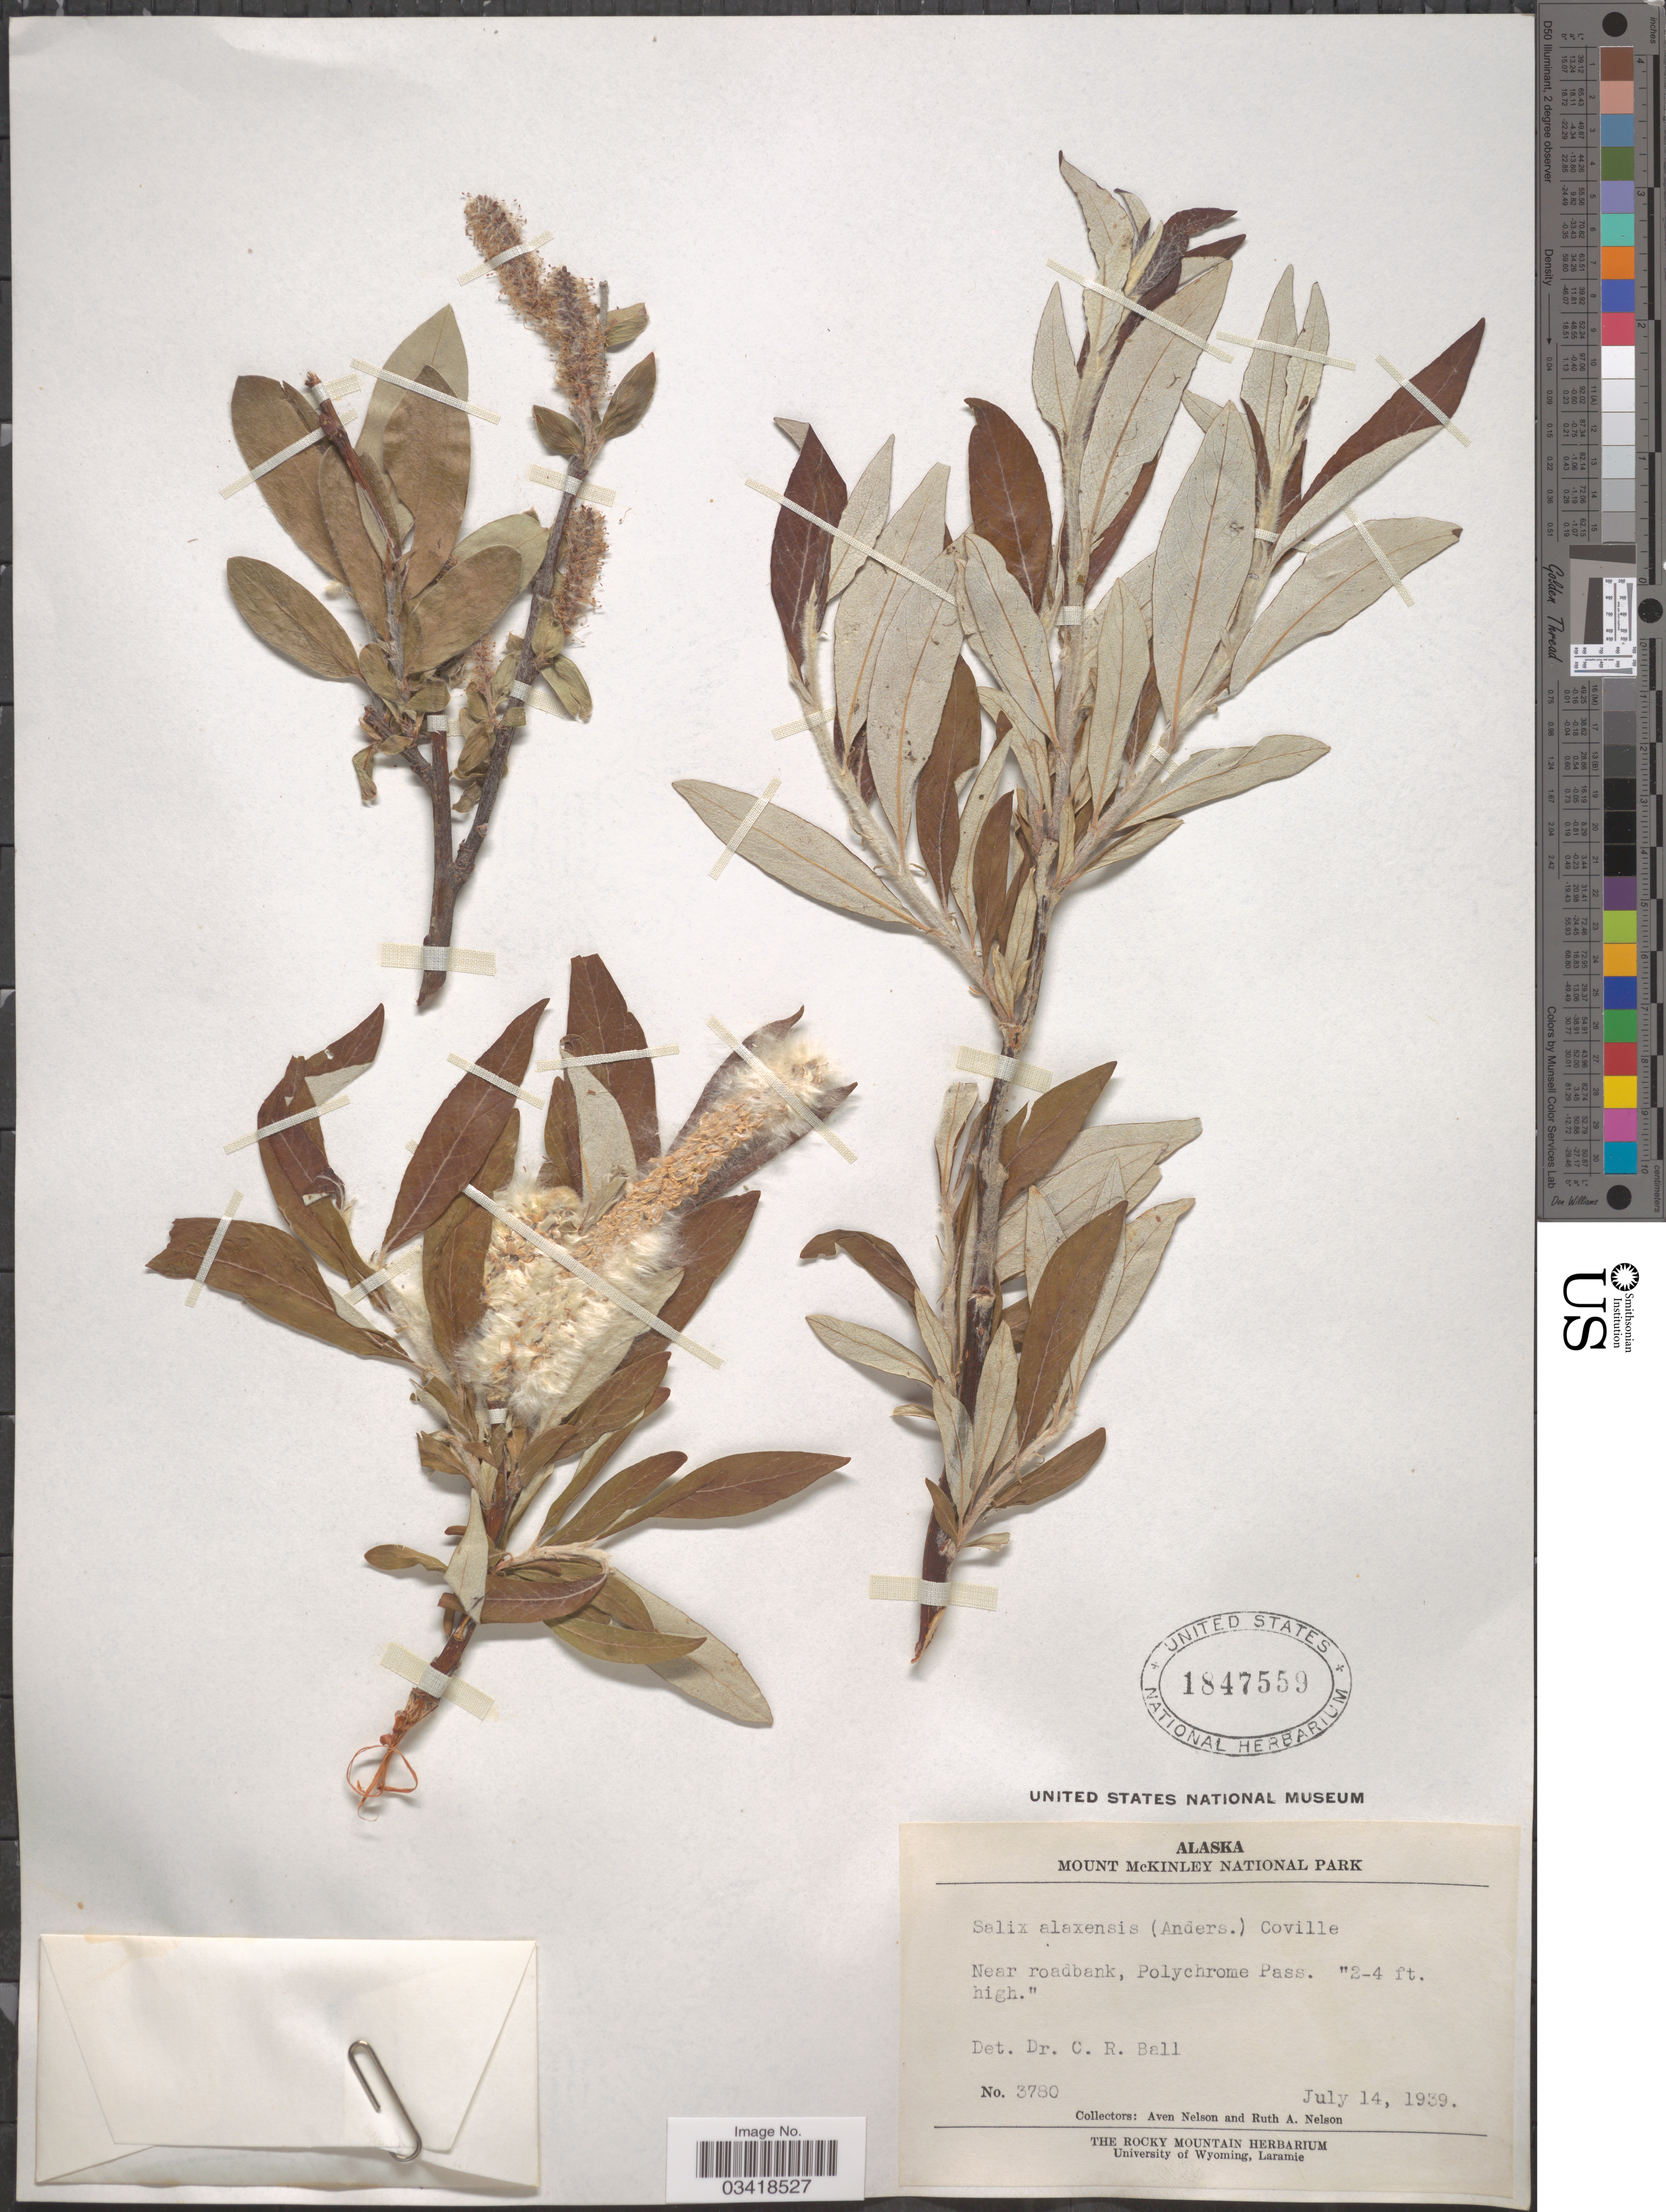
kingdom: Plantae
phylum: Tracheophyta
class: Magnoliopsida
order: Malpighiales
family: Salicaceae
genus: Salix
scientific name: Salix alaxensis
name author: (Andersson) Coville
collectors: A. Nelson & R. A. Nelson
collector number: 3780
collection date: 1939-07-14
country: United States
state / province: Alaska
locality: Mount McKinley National Park. Near roadbank, Polychrome Pass.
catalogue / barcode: US 1847559